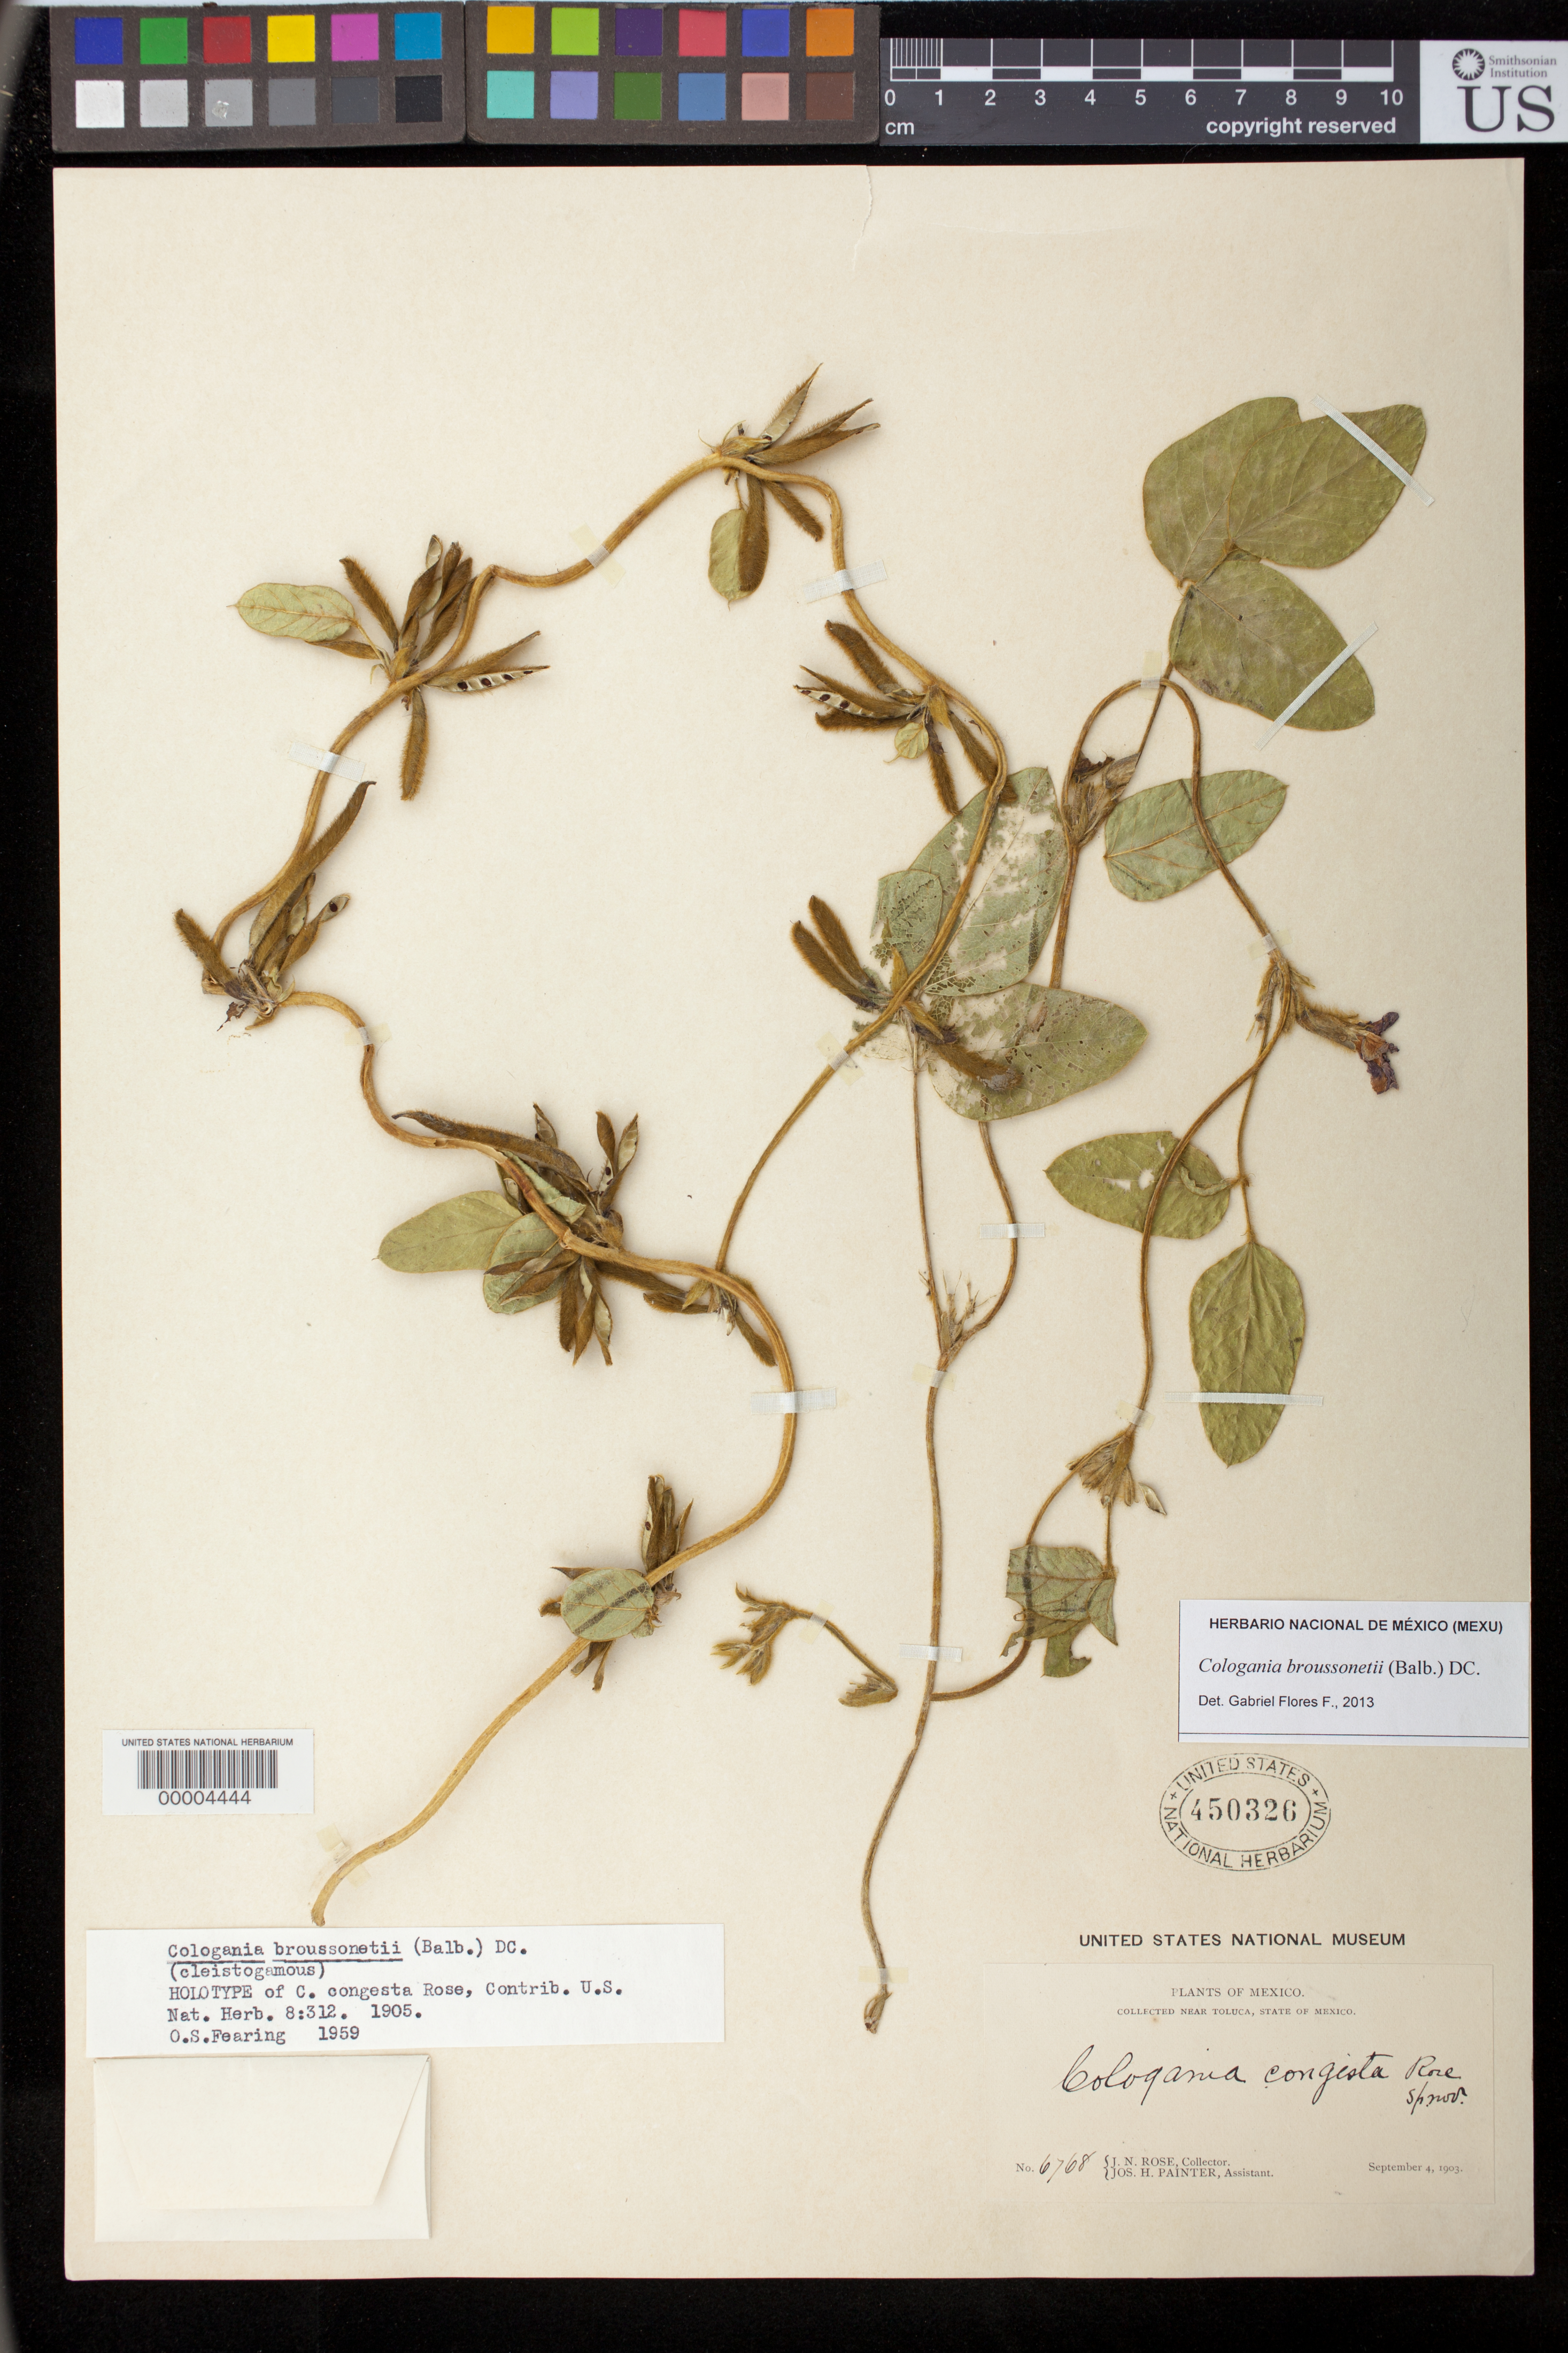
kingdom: Plantae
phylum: Tracheophyta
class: Magnoliopsida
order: Fabales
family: Fabaceae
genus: Cologania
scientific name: Cologania congesta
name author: Rose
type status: Holotype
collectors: J. N. Rose & J. H. Painter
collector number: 6768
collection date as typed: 04 Sep 1903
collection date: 1903-09-04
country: Mexico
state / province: México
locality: Near Toluca, state of Mexico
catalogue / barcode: US 450326